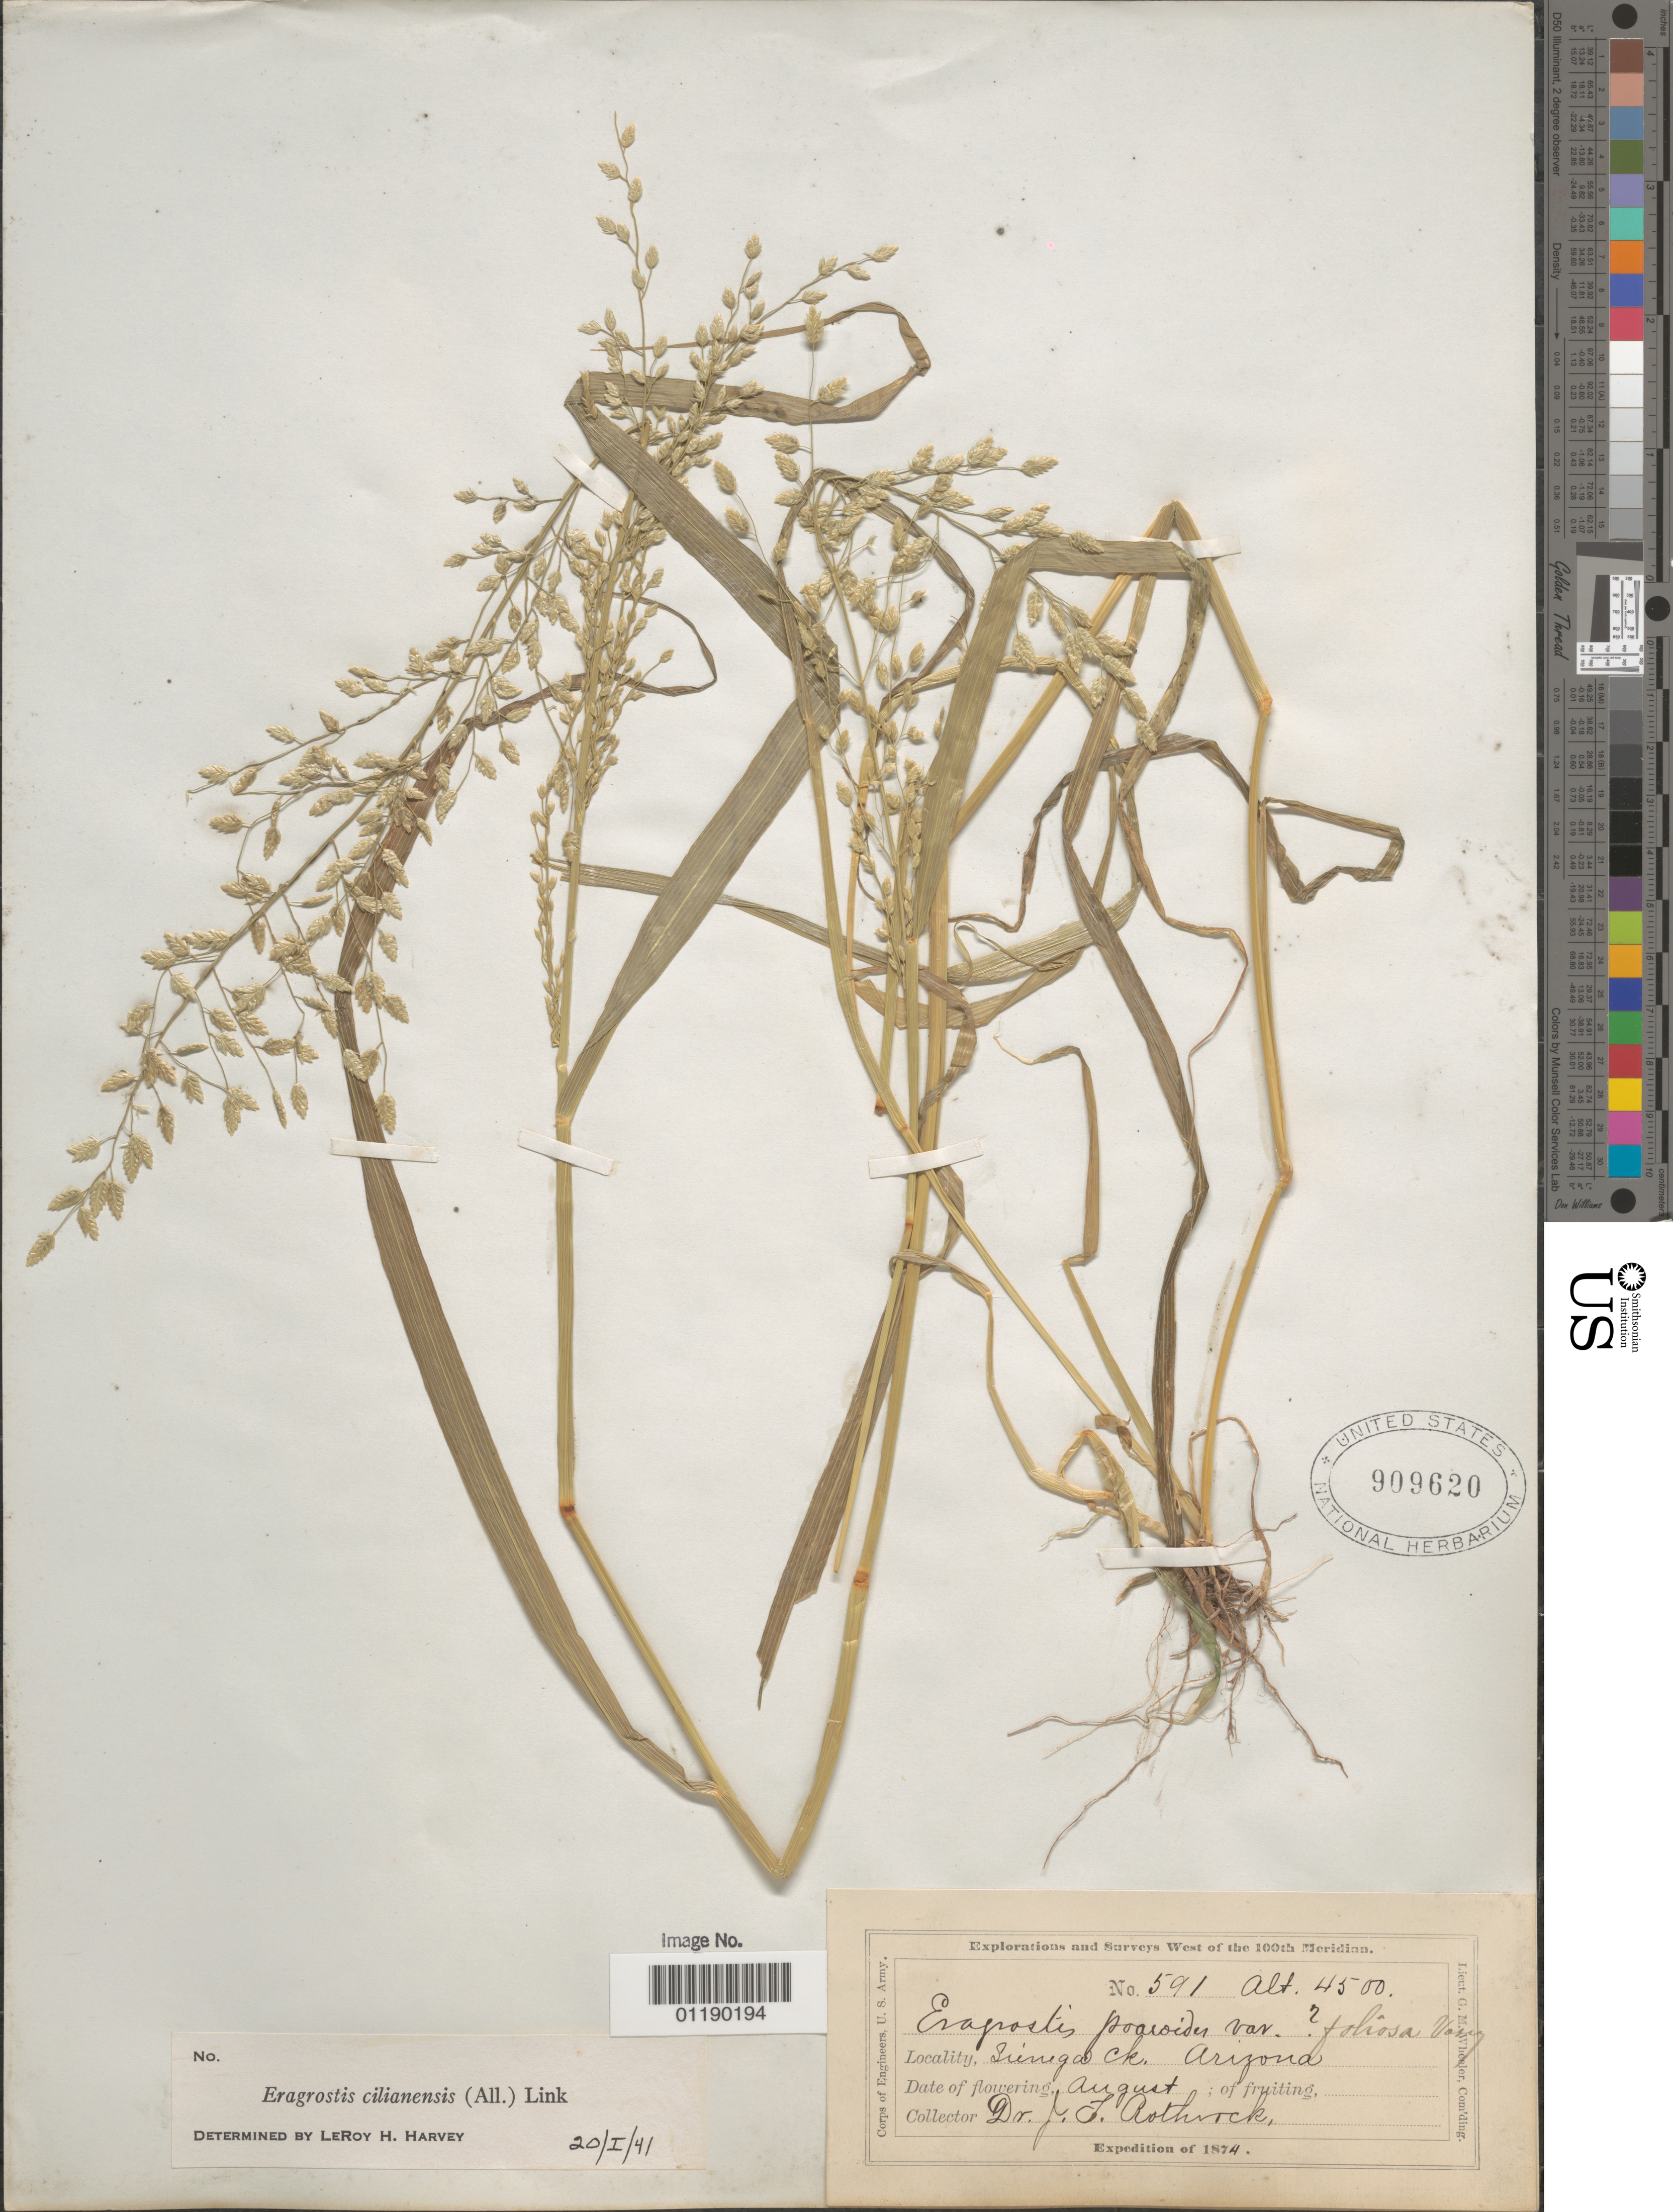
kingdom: Plantae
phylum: Tracheophyta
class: Liliopsida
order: Poales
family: Poaceae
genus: Eragrostis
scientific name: Eragrostis cilianensis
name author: (All.) Vignolo ex Janch.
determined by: Harvey, L. H.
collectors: J. T. Rothrock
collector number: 591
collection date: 1874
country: United States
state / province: Arizona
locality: Cinega Creek.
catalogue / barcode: US 909620